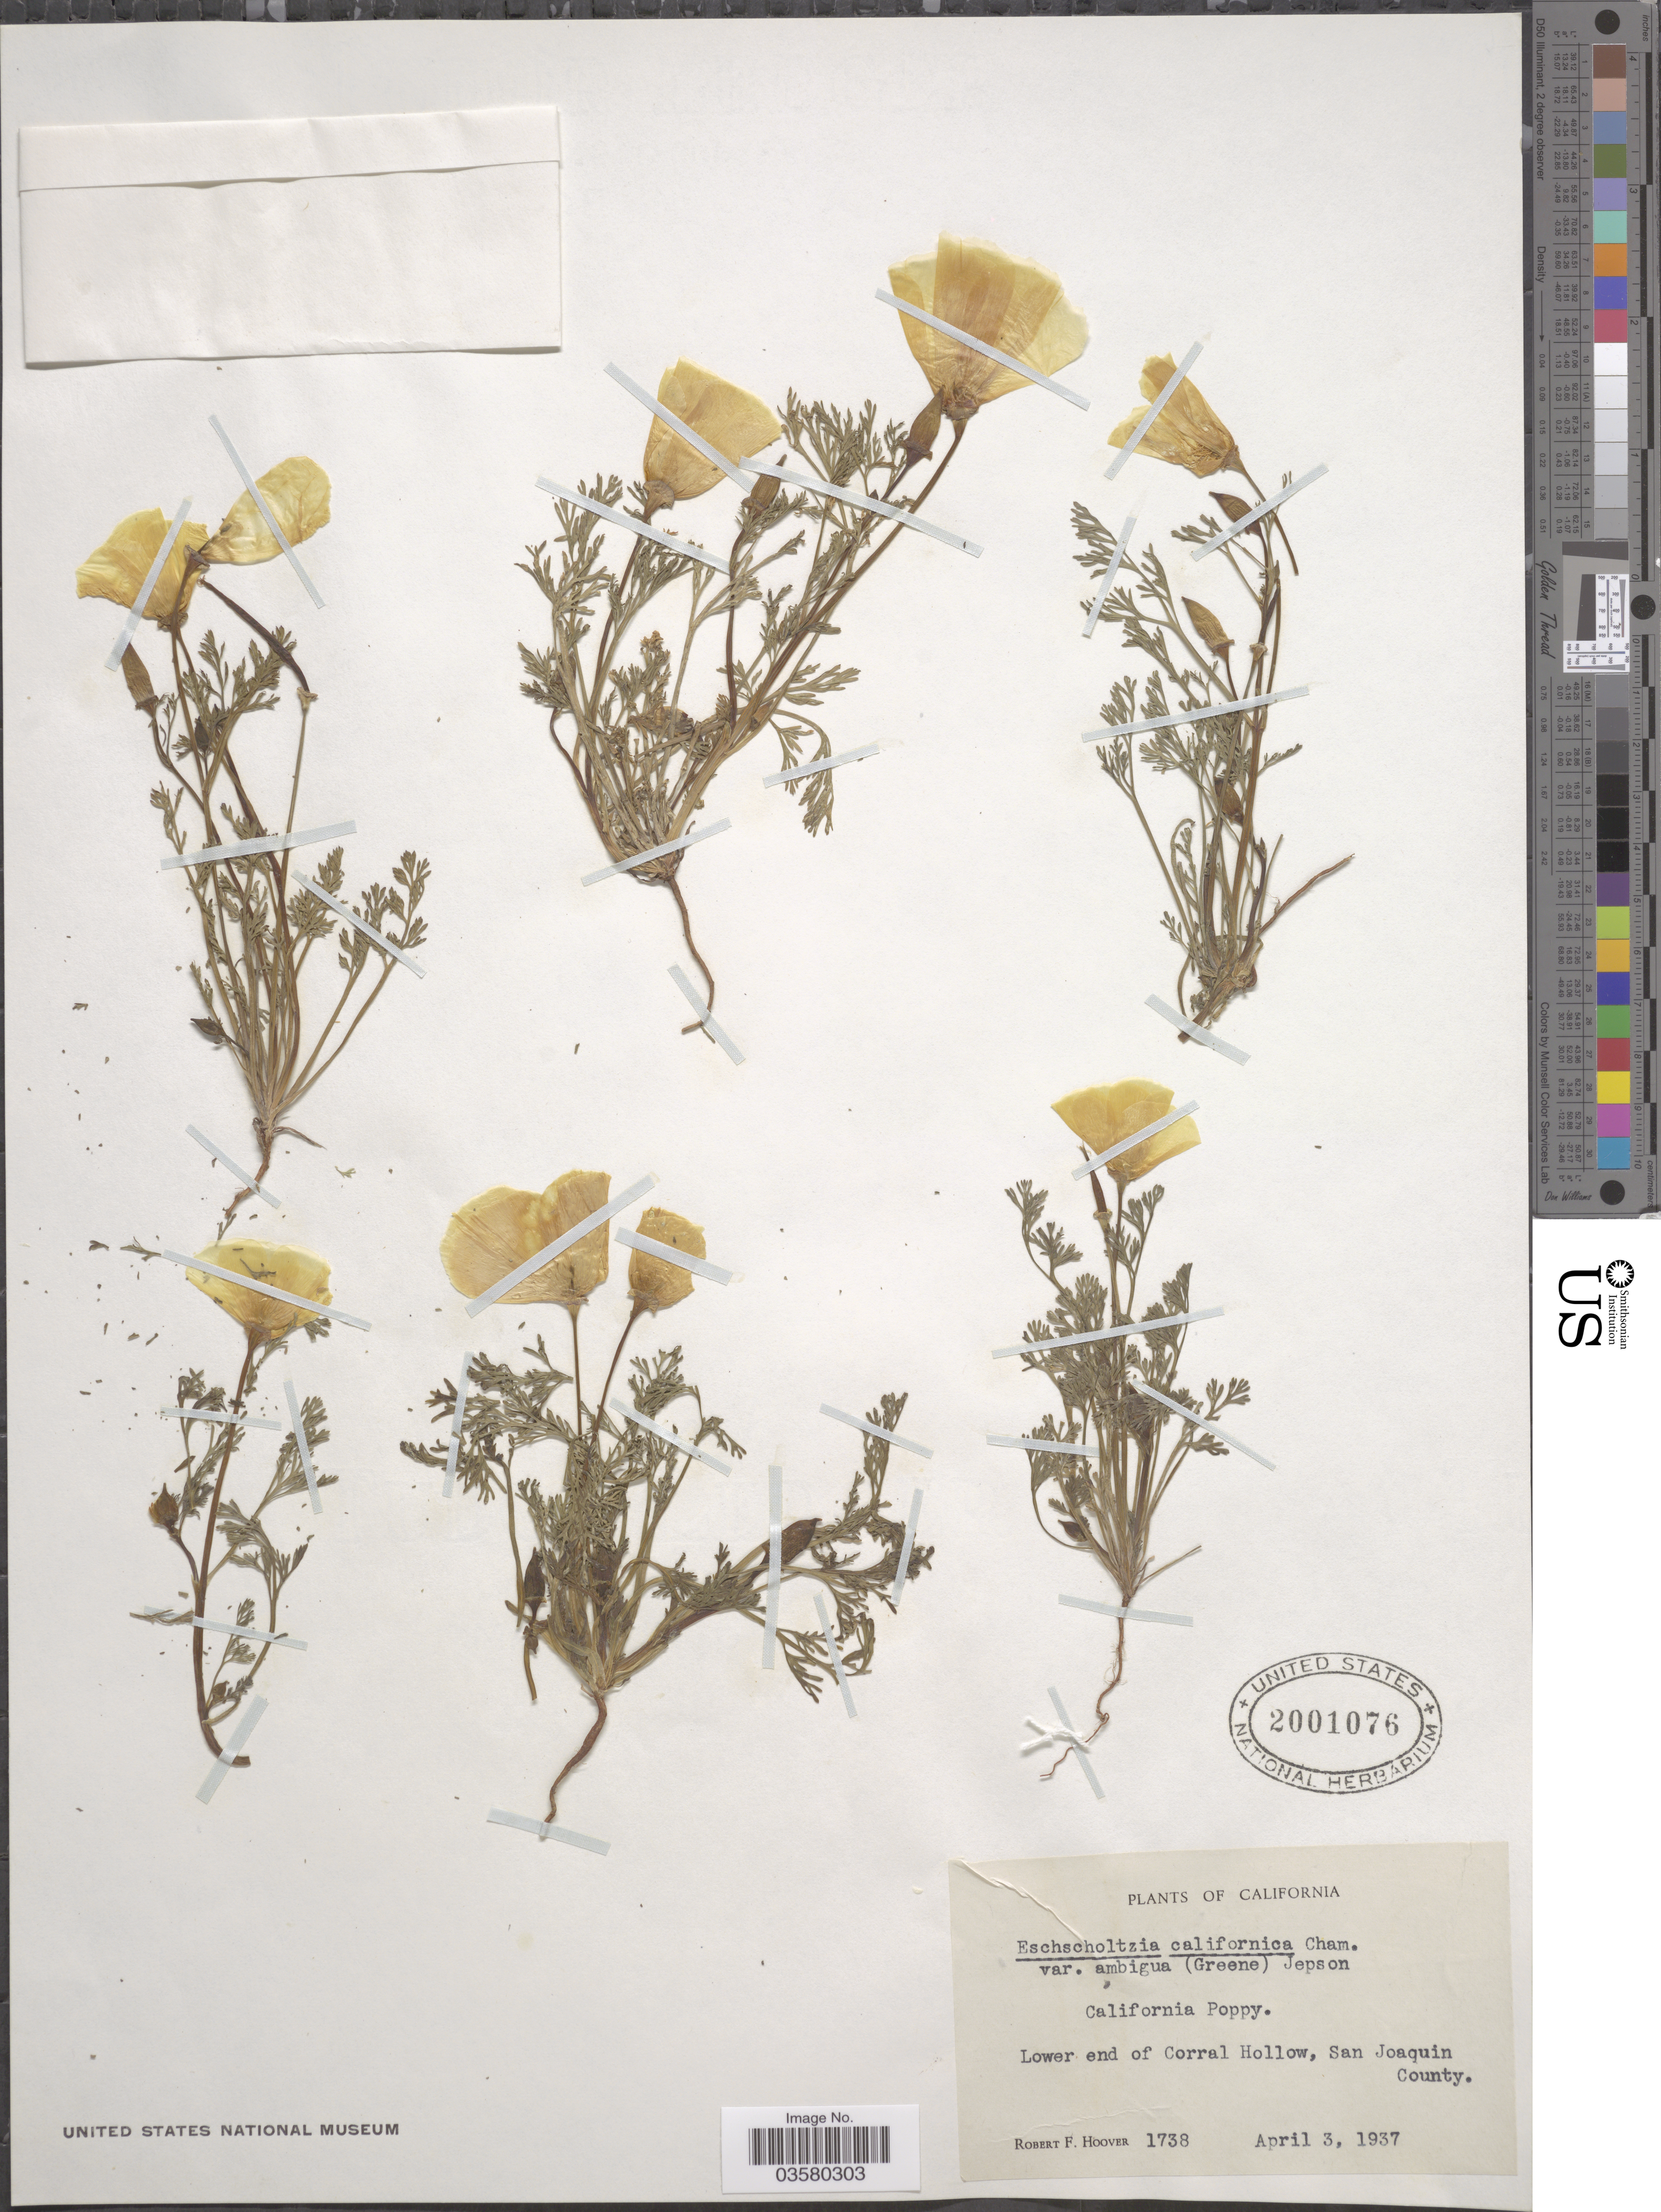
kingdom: Plantae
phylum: Tracheophyta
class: Magnoliopsida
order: Ranunculales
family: Papaveraceae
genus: Eschscholzia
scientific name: Eschscholzia californica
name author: Cham.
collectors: R. F. Hoover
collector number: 1738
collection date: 1937-04-03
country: United States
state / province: California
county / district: San Joaquin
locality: Lower end of Corral Hollow, San Joaquin County.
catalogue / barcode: US 2001076